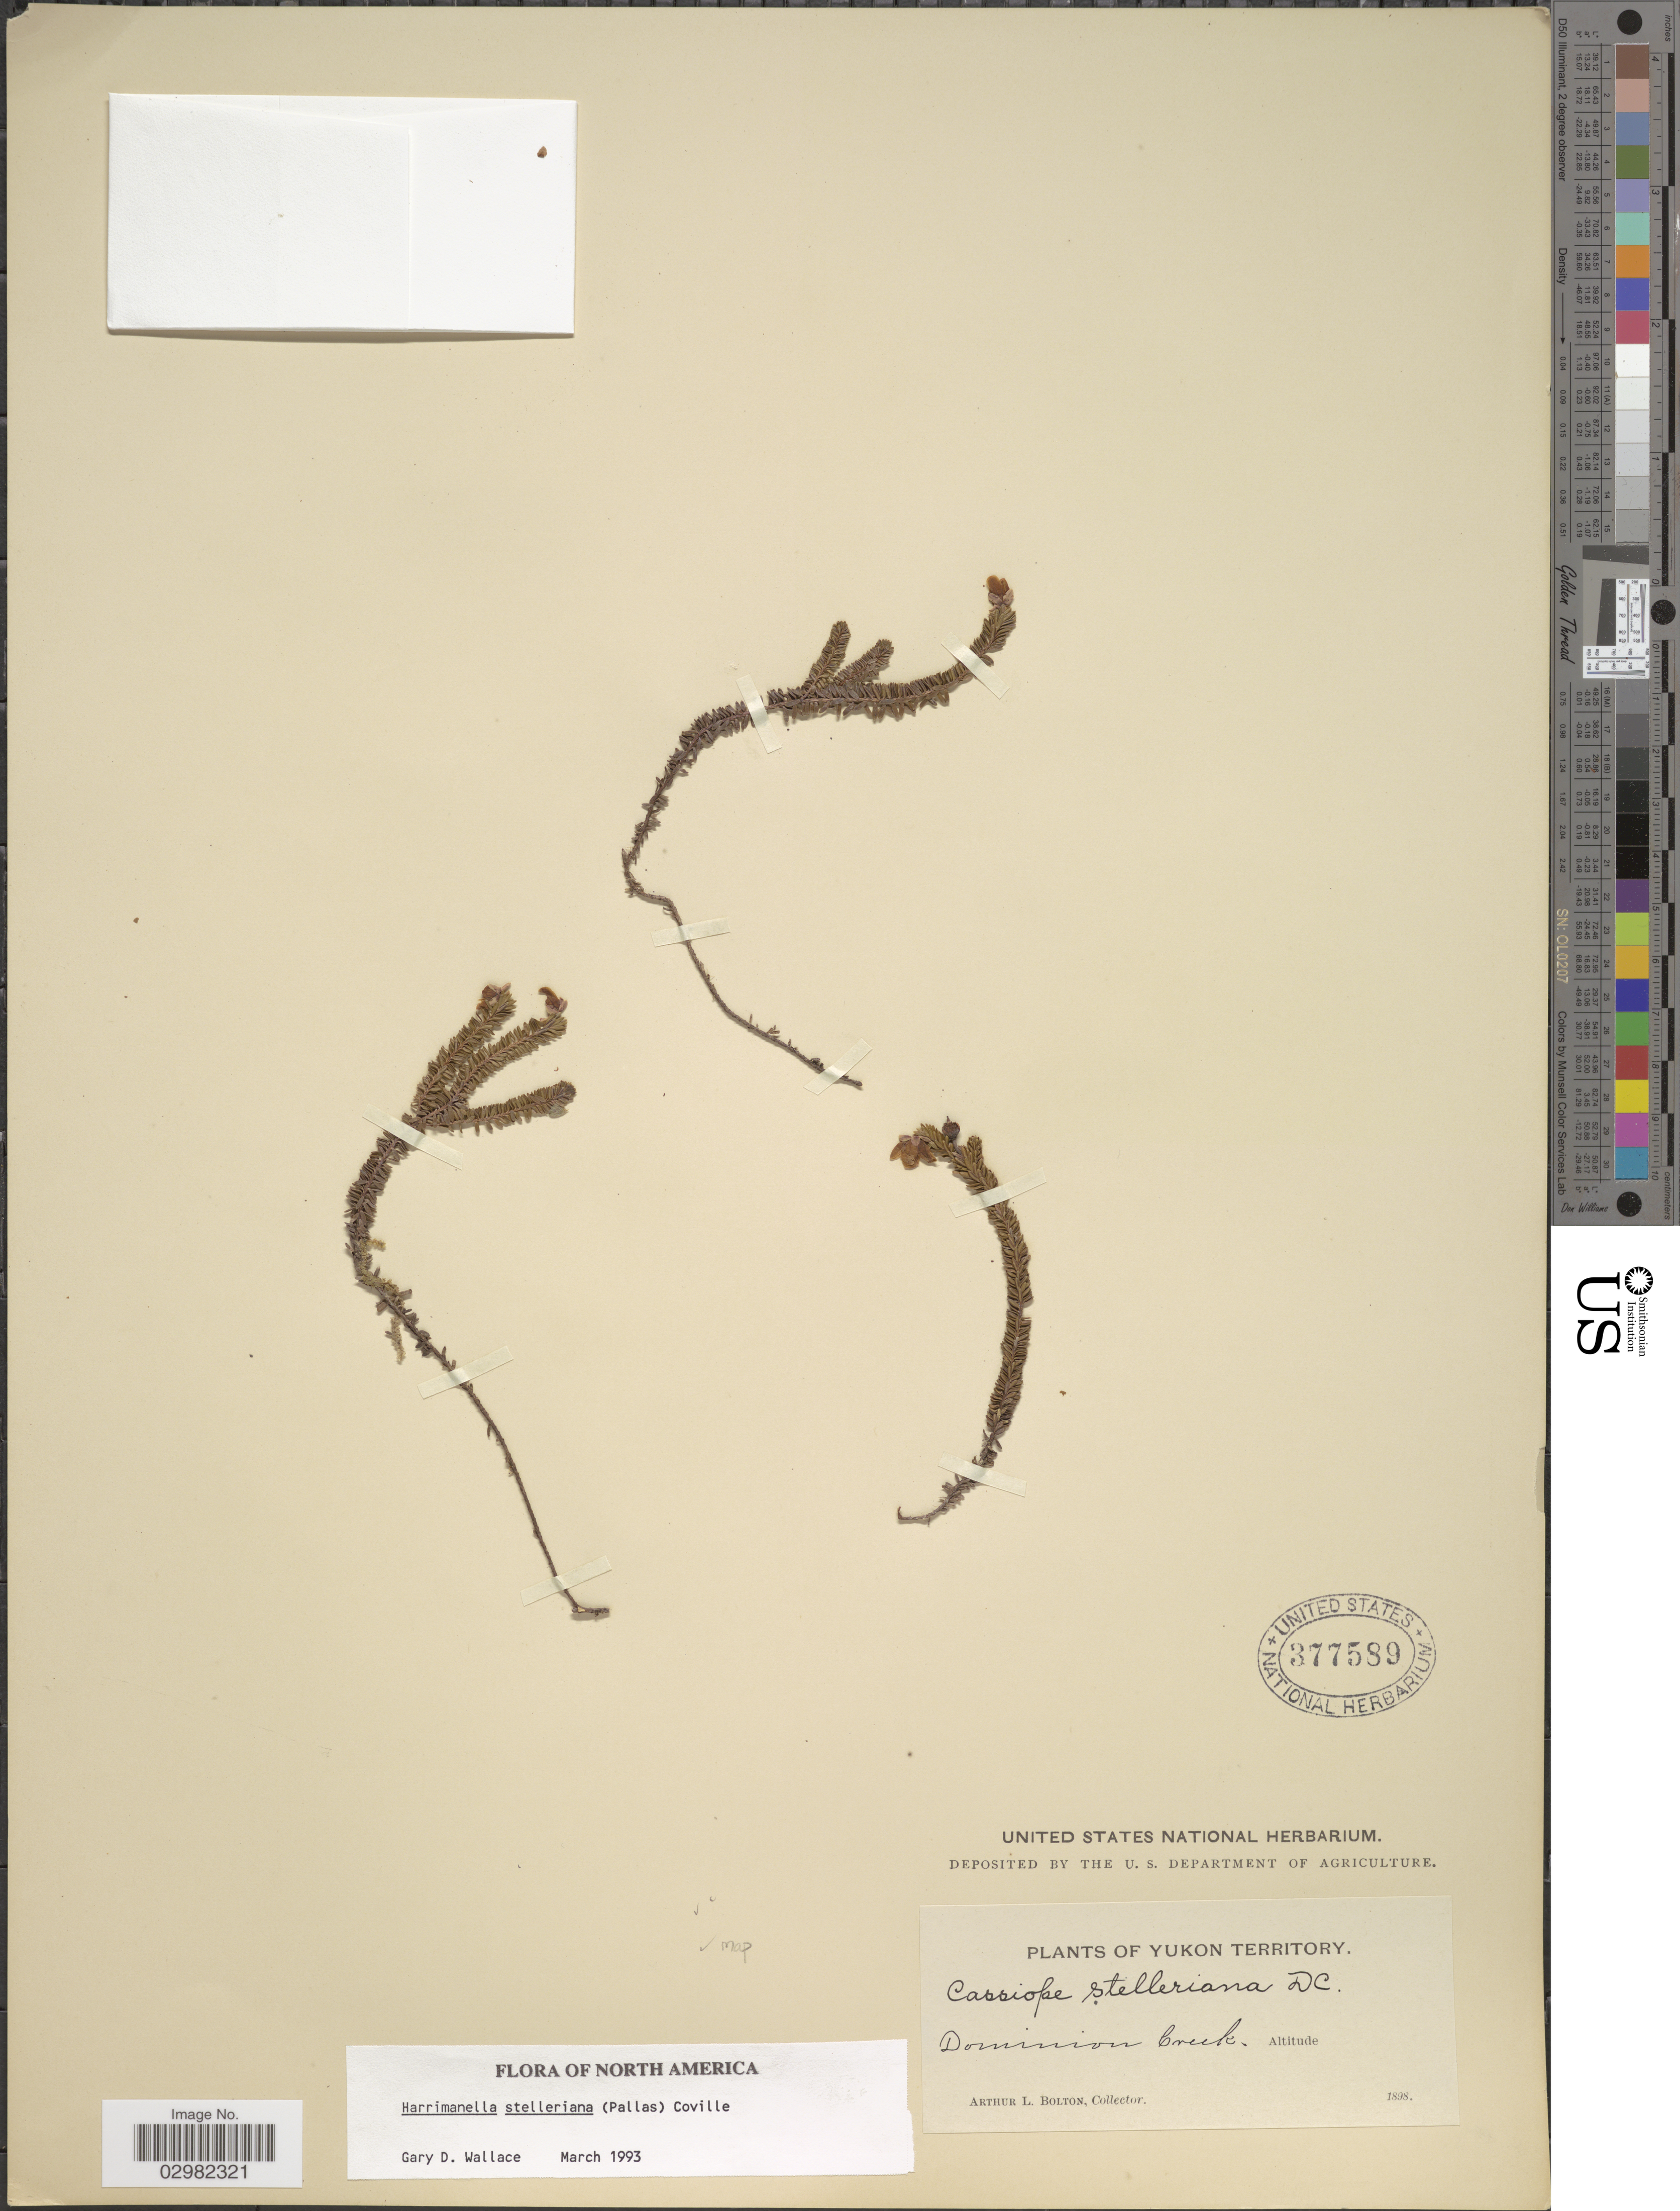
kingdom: Plantae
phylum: Tracheophyta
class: Magnoliopsida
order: Ericales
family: Ericaceae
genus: Harrimanella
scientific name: Harrimanella stelleriana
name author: (Pall.) Coville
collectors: A. Bolton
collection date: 1898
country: Canada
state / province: Yukon Territory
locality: Dominion Creek.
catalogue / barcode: US 377589